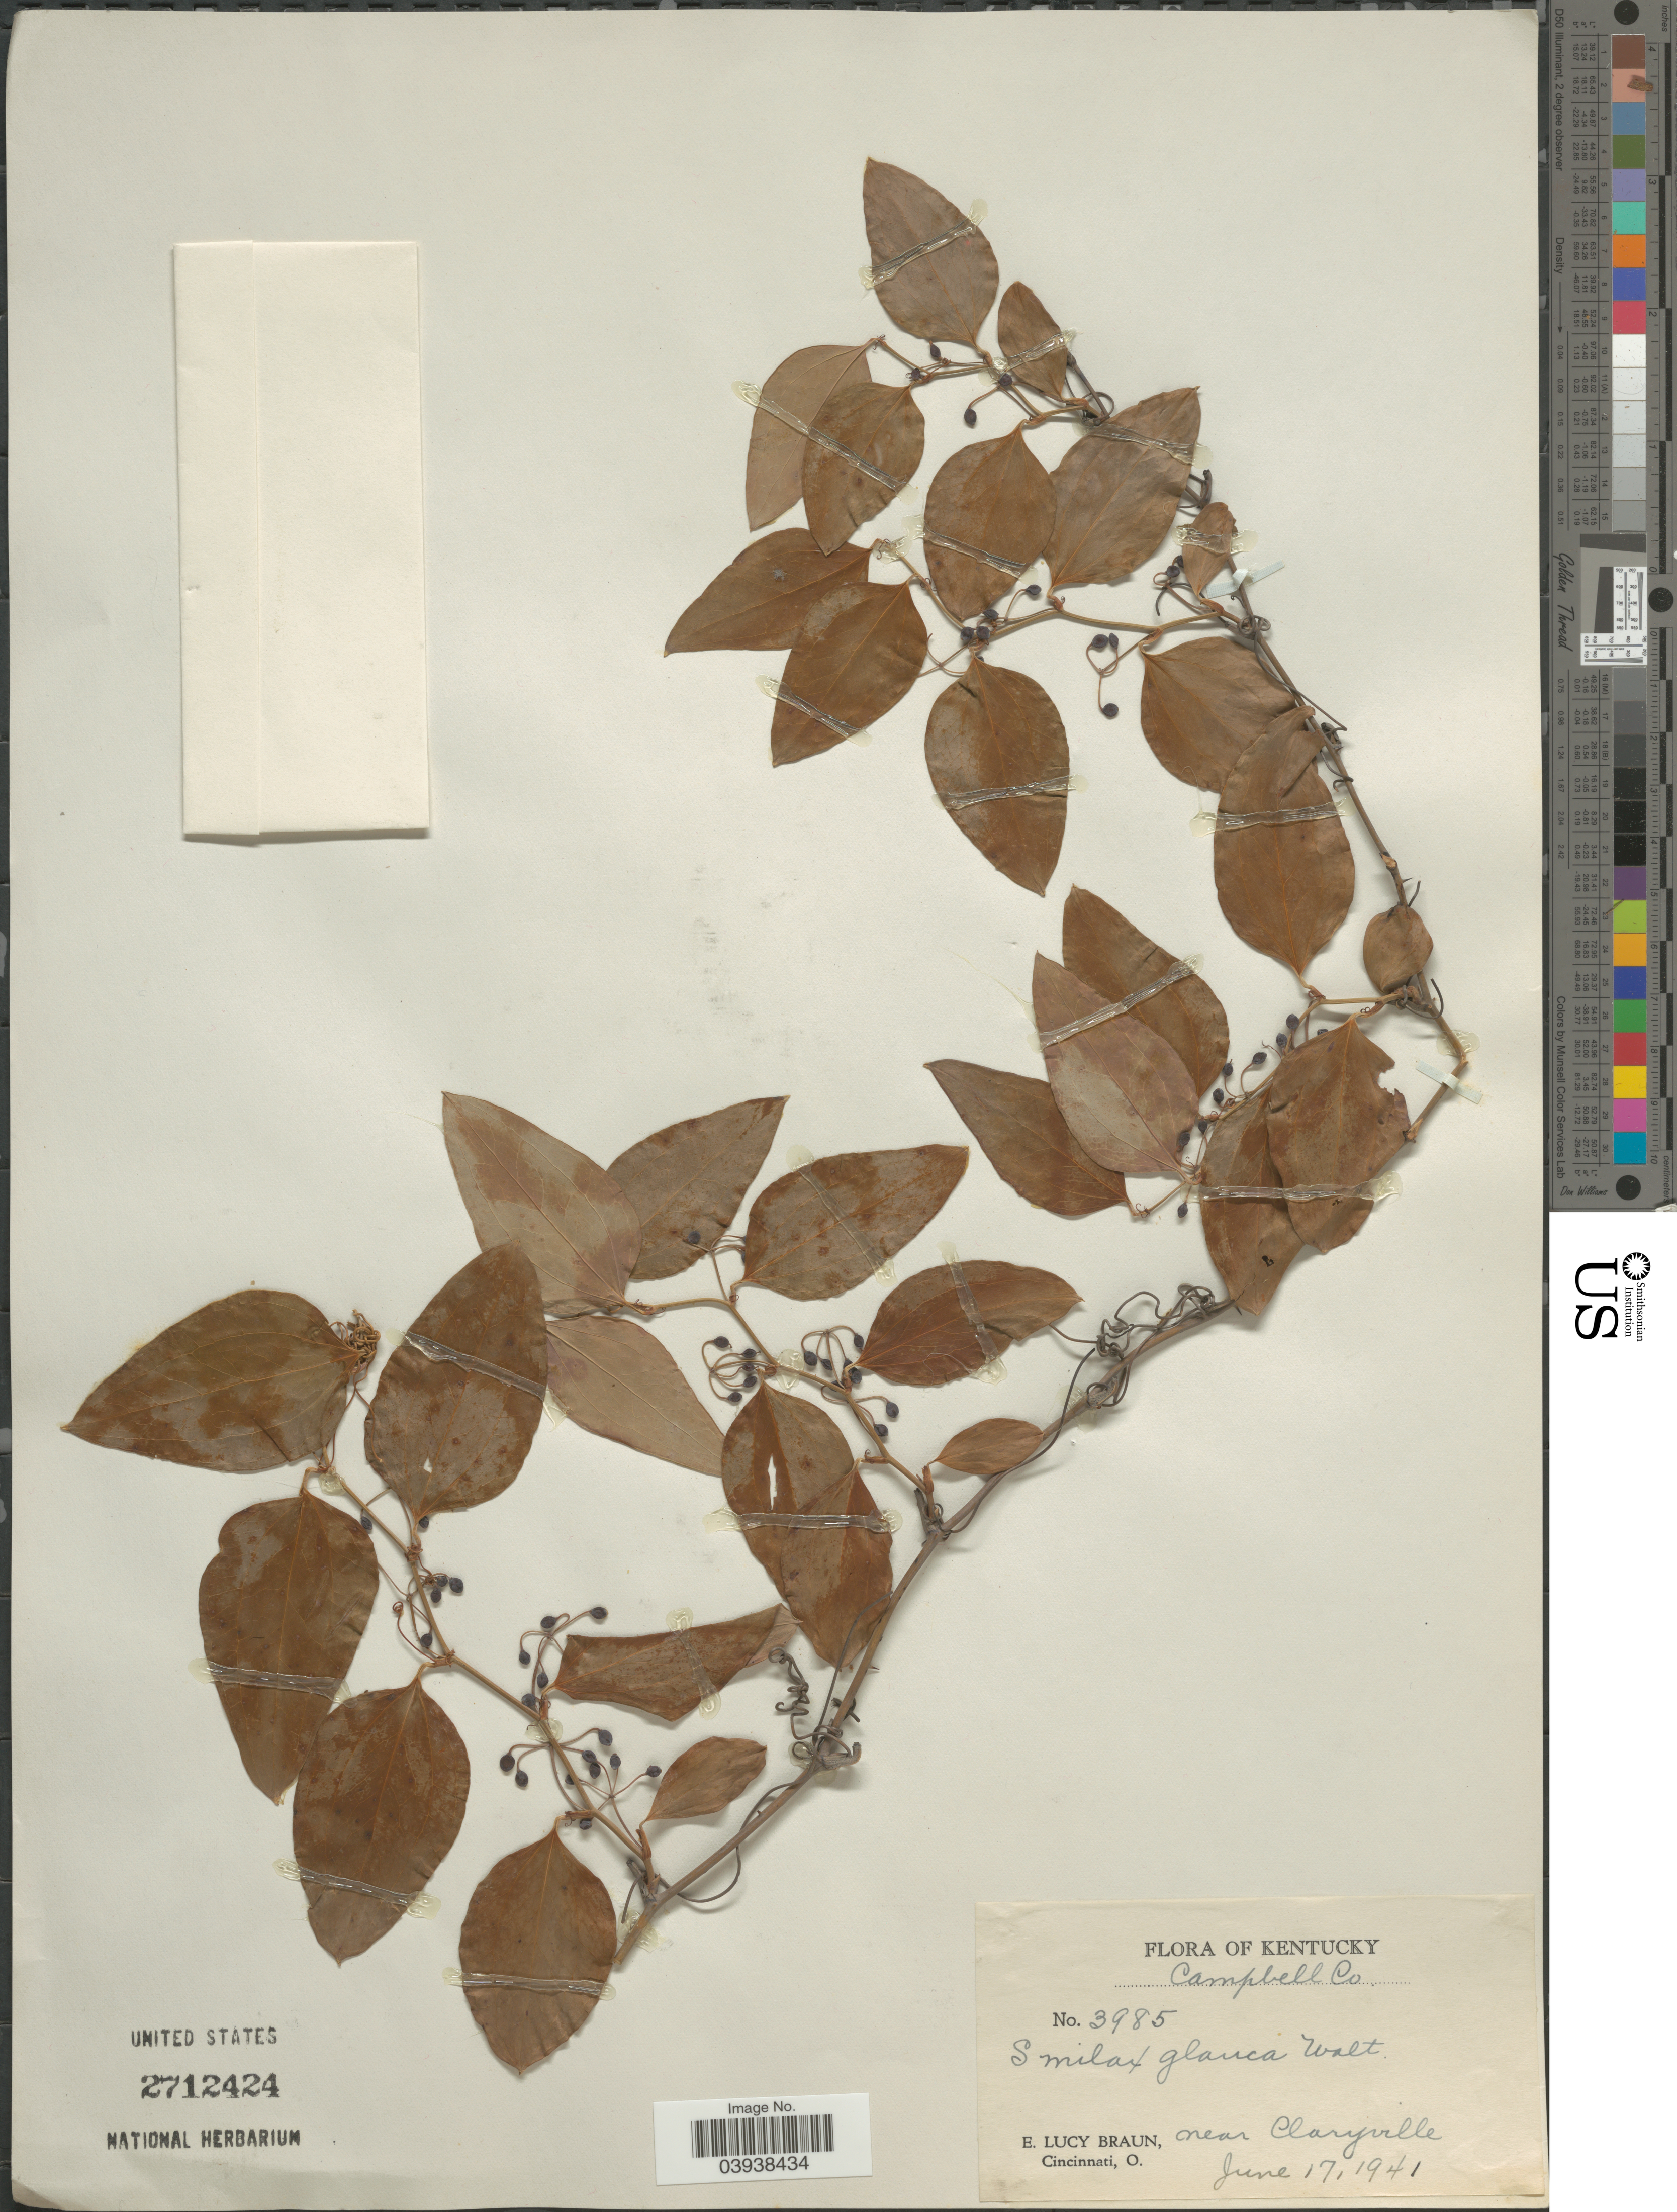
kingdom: Plantae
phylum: Tracheophyta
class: Liliopsida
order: Liliales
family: Smilacaceae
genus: Smilax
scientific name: Smilax glauca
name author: Walter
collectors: E. L. Braun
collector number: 3985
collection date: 1941-06-17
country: United States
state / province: Kentucky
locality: Campbell Co. Near Claryville.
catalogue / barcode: US 2712424